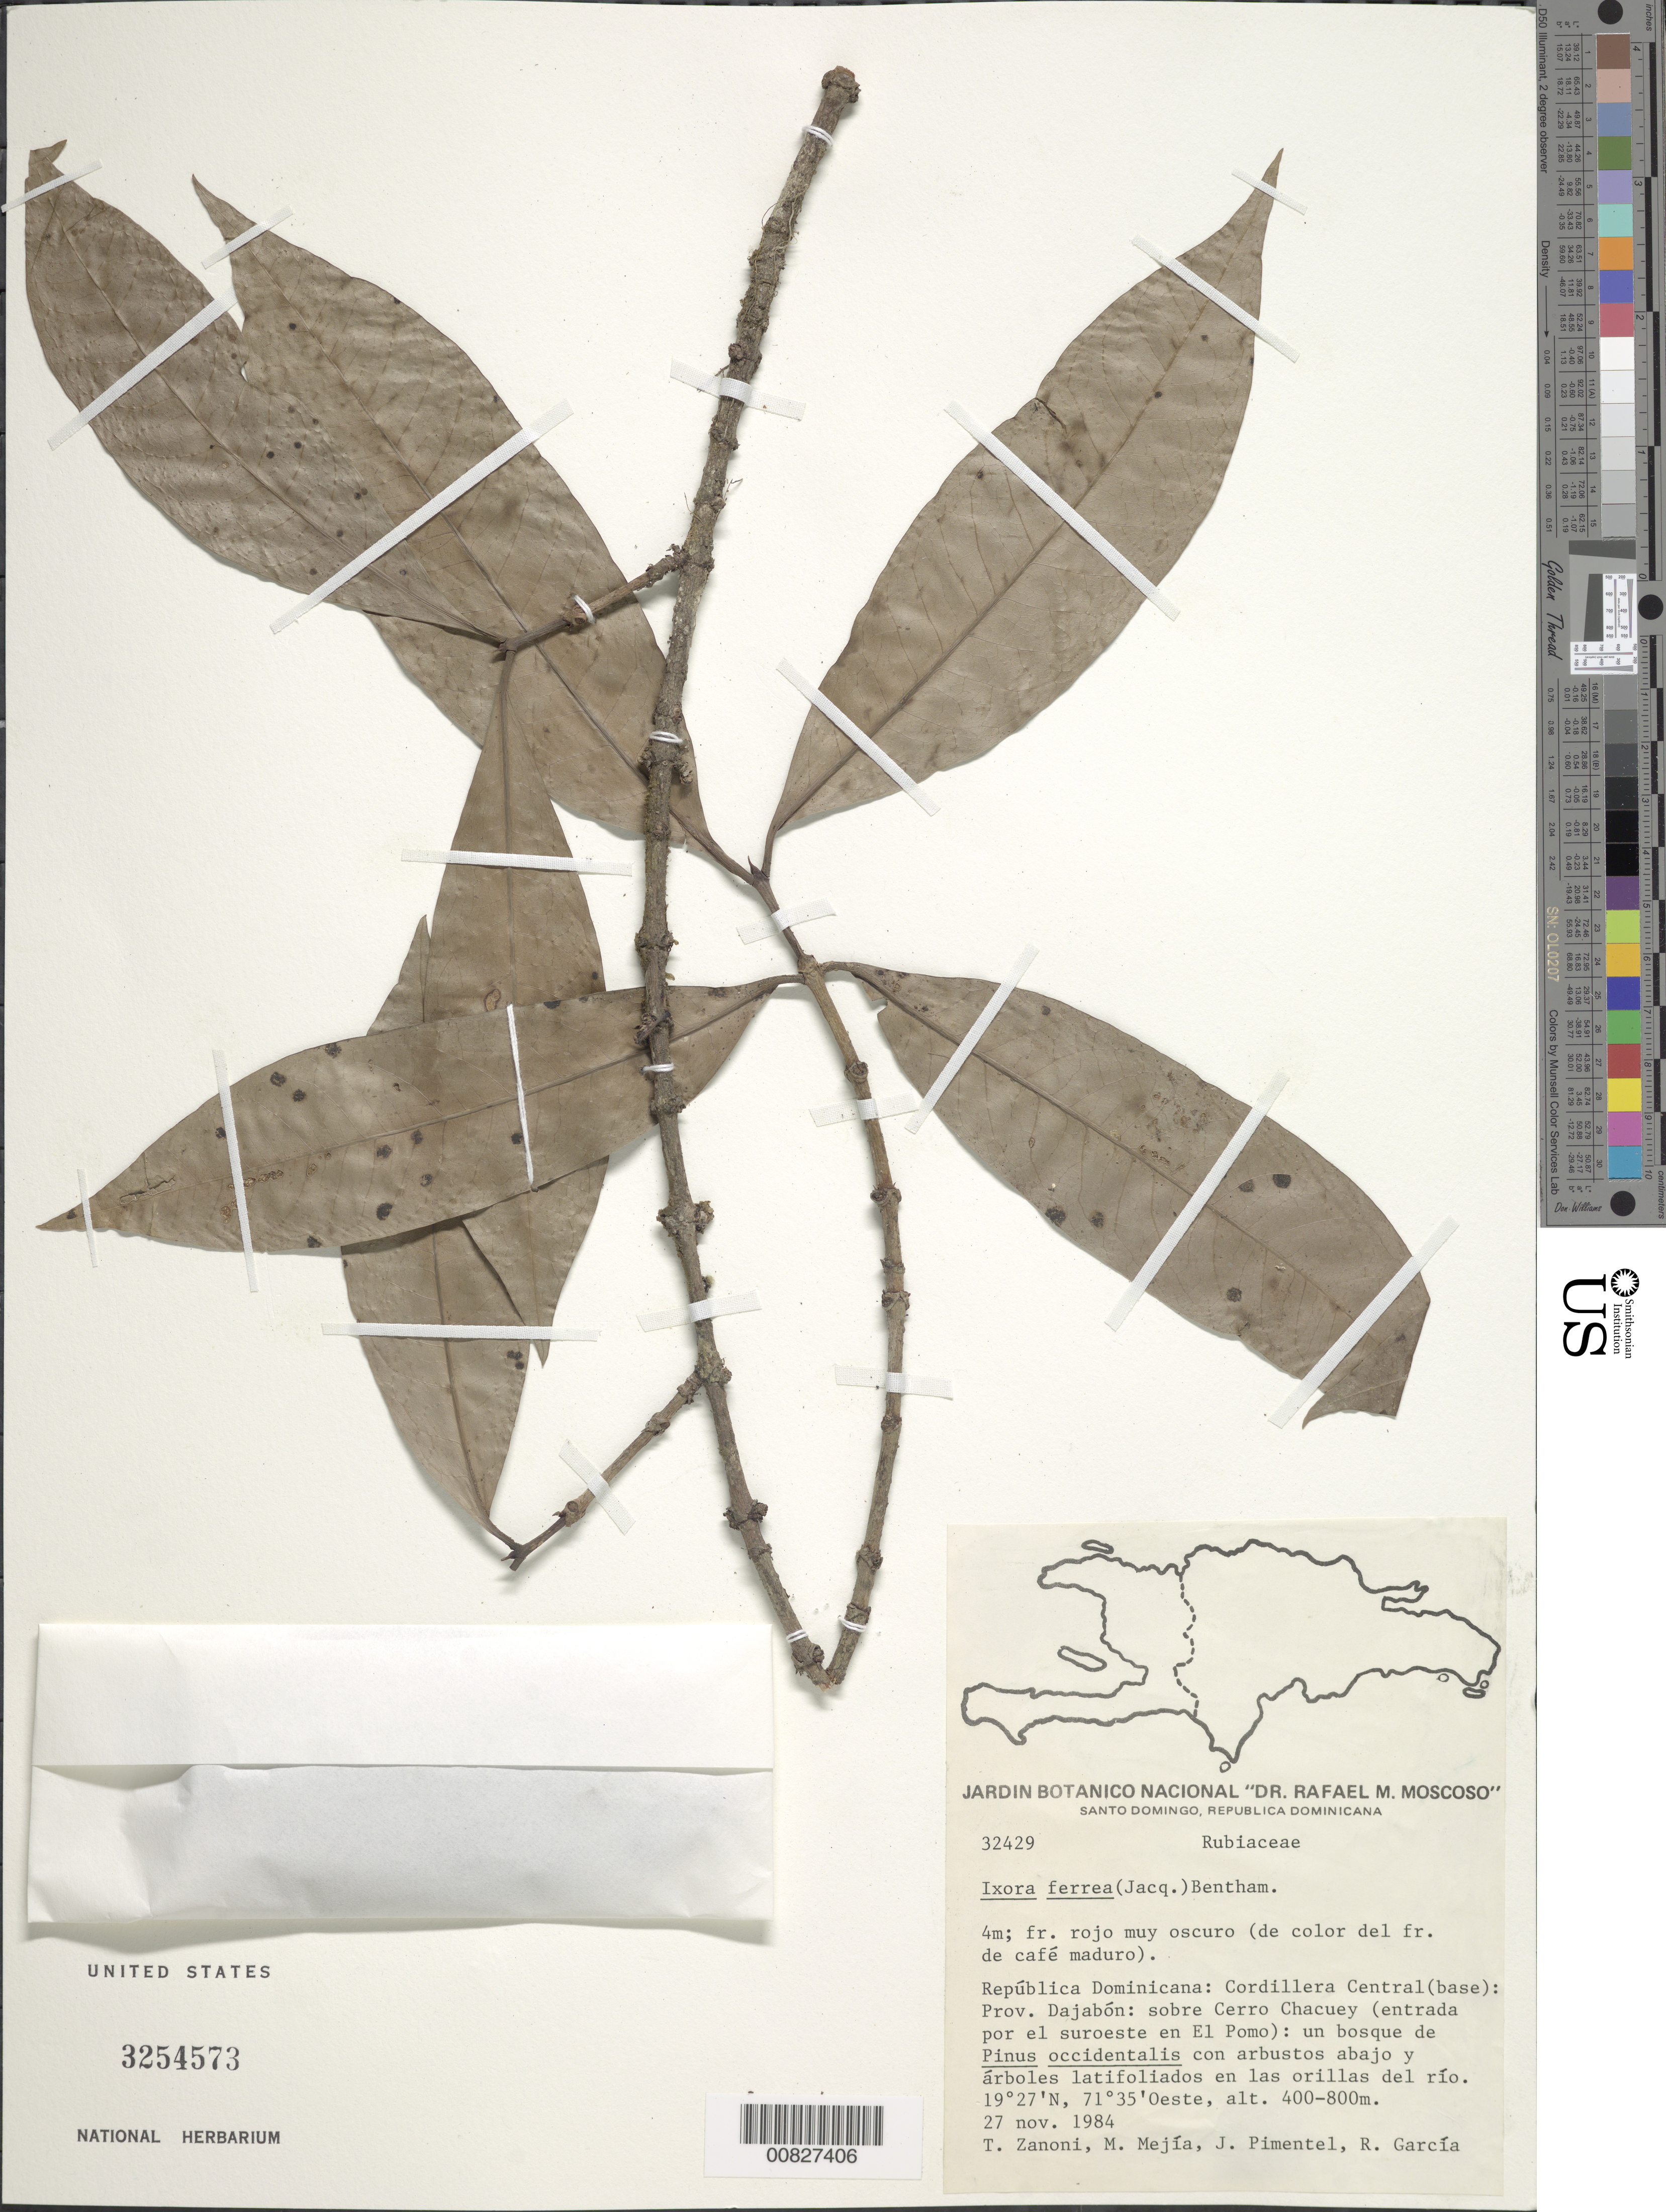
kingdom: Plantae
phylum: Tracheophyta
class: Magnoliopsida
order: Gentianales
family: Rubiaceae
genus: Ixora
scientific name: Ixora ferrea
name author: (Jacq.) Benth.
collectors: T. A. Zanoni, M. Mejia, J. Pimentel & R. G. García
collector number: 32429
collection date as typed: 27 Nov 1984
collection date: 1984-11-27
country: Dominican Republic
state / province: Dajabon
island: Hispaniola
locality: Cordillera Central: sobre Cerro Chacuey (entrada por el suroeste en El Pomo)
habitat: Un bosque de Pinus occidentalis con arbustos abajo y árboles latifoliados en las orillas del río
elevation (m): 400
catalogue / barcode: US 3254573